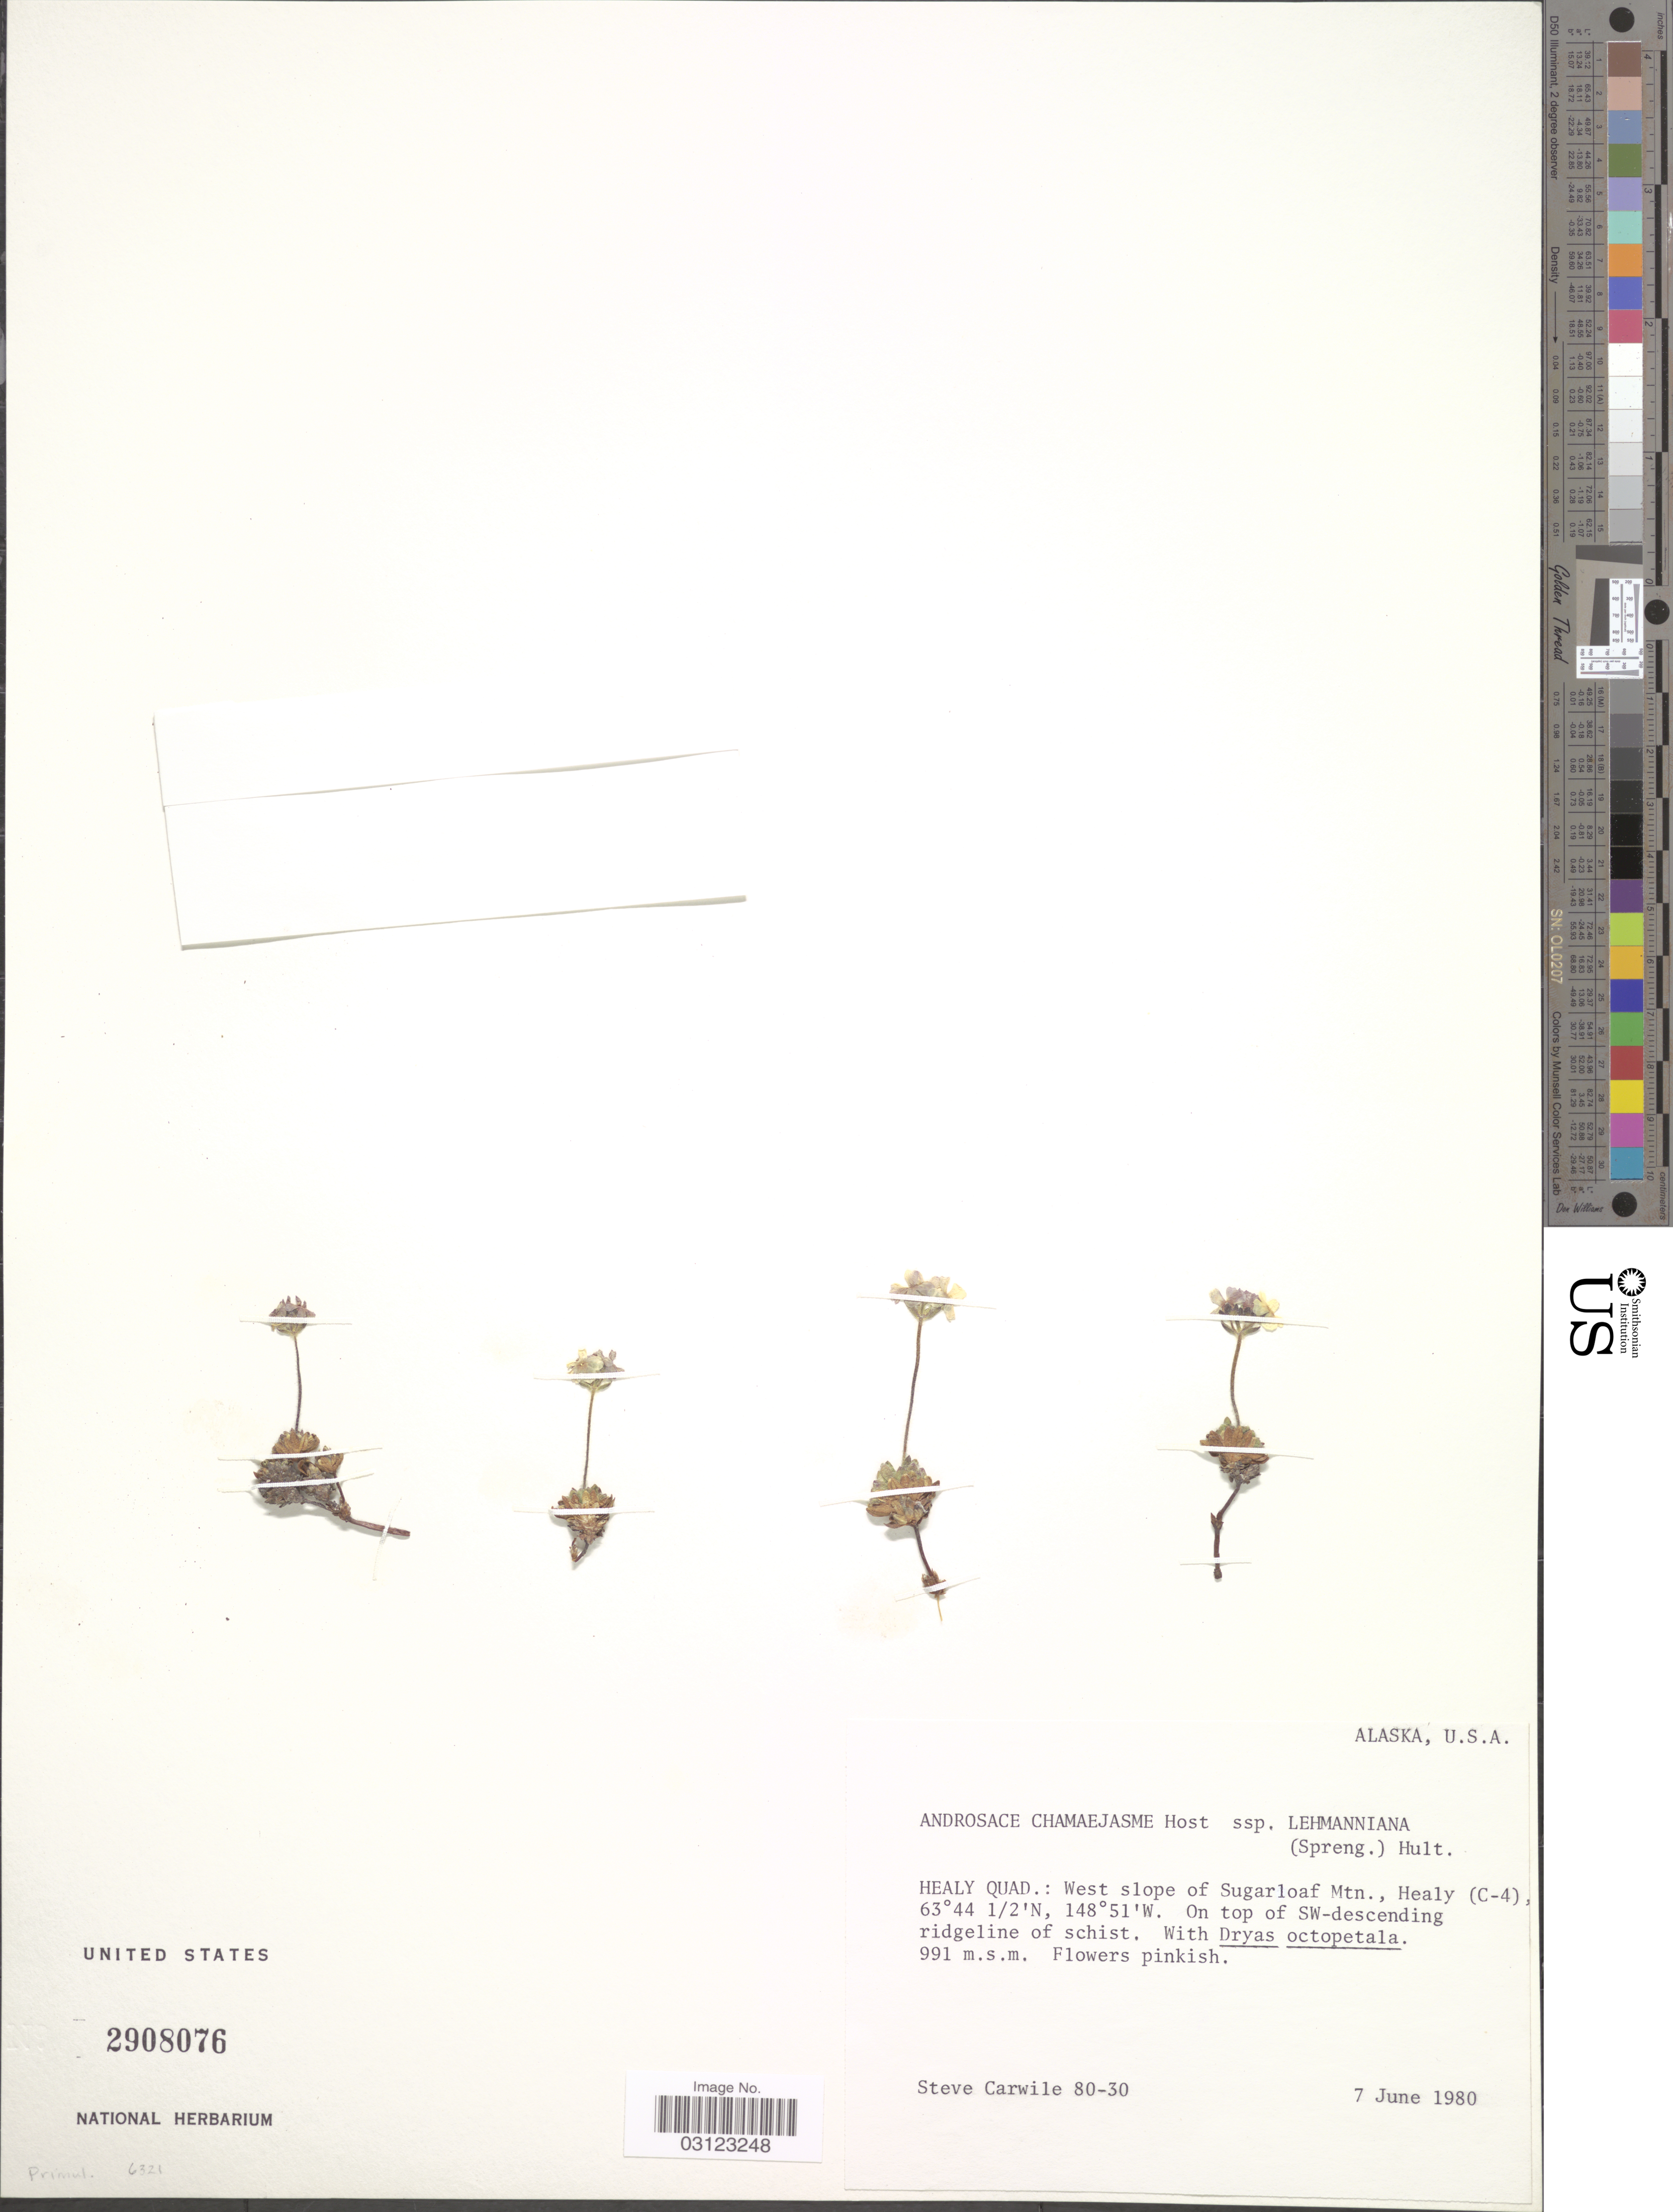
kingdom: Plantae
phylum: Tracheophyta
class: Magnoliopsida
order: Ericales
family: Primulaceae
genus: Androsace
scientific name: Androsace chamaejasme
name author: Wulfen ex Host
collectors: S. Carwile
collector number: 80-30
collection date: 1980-06-07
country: United States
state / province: Alaska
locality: U.S.A. Healy Quad.: West slope of Sugarloaf Mtn., Healy (C-4). On top of SW-descending ridgeline of schist.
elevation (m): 991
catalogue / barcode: US 2908076